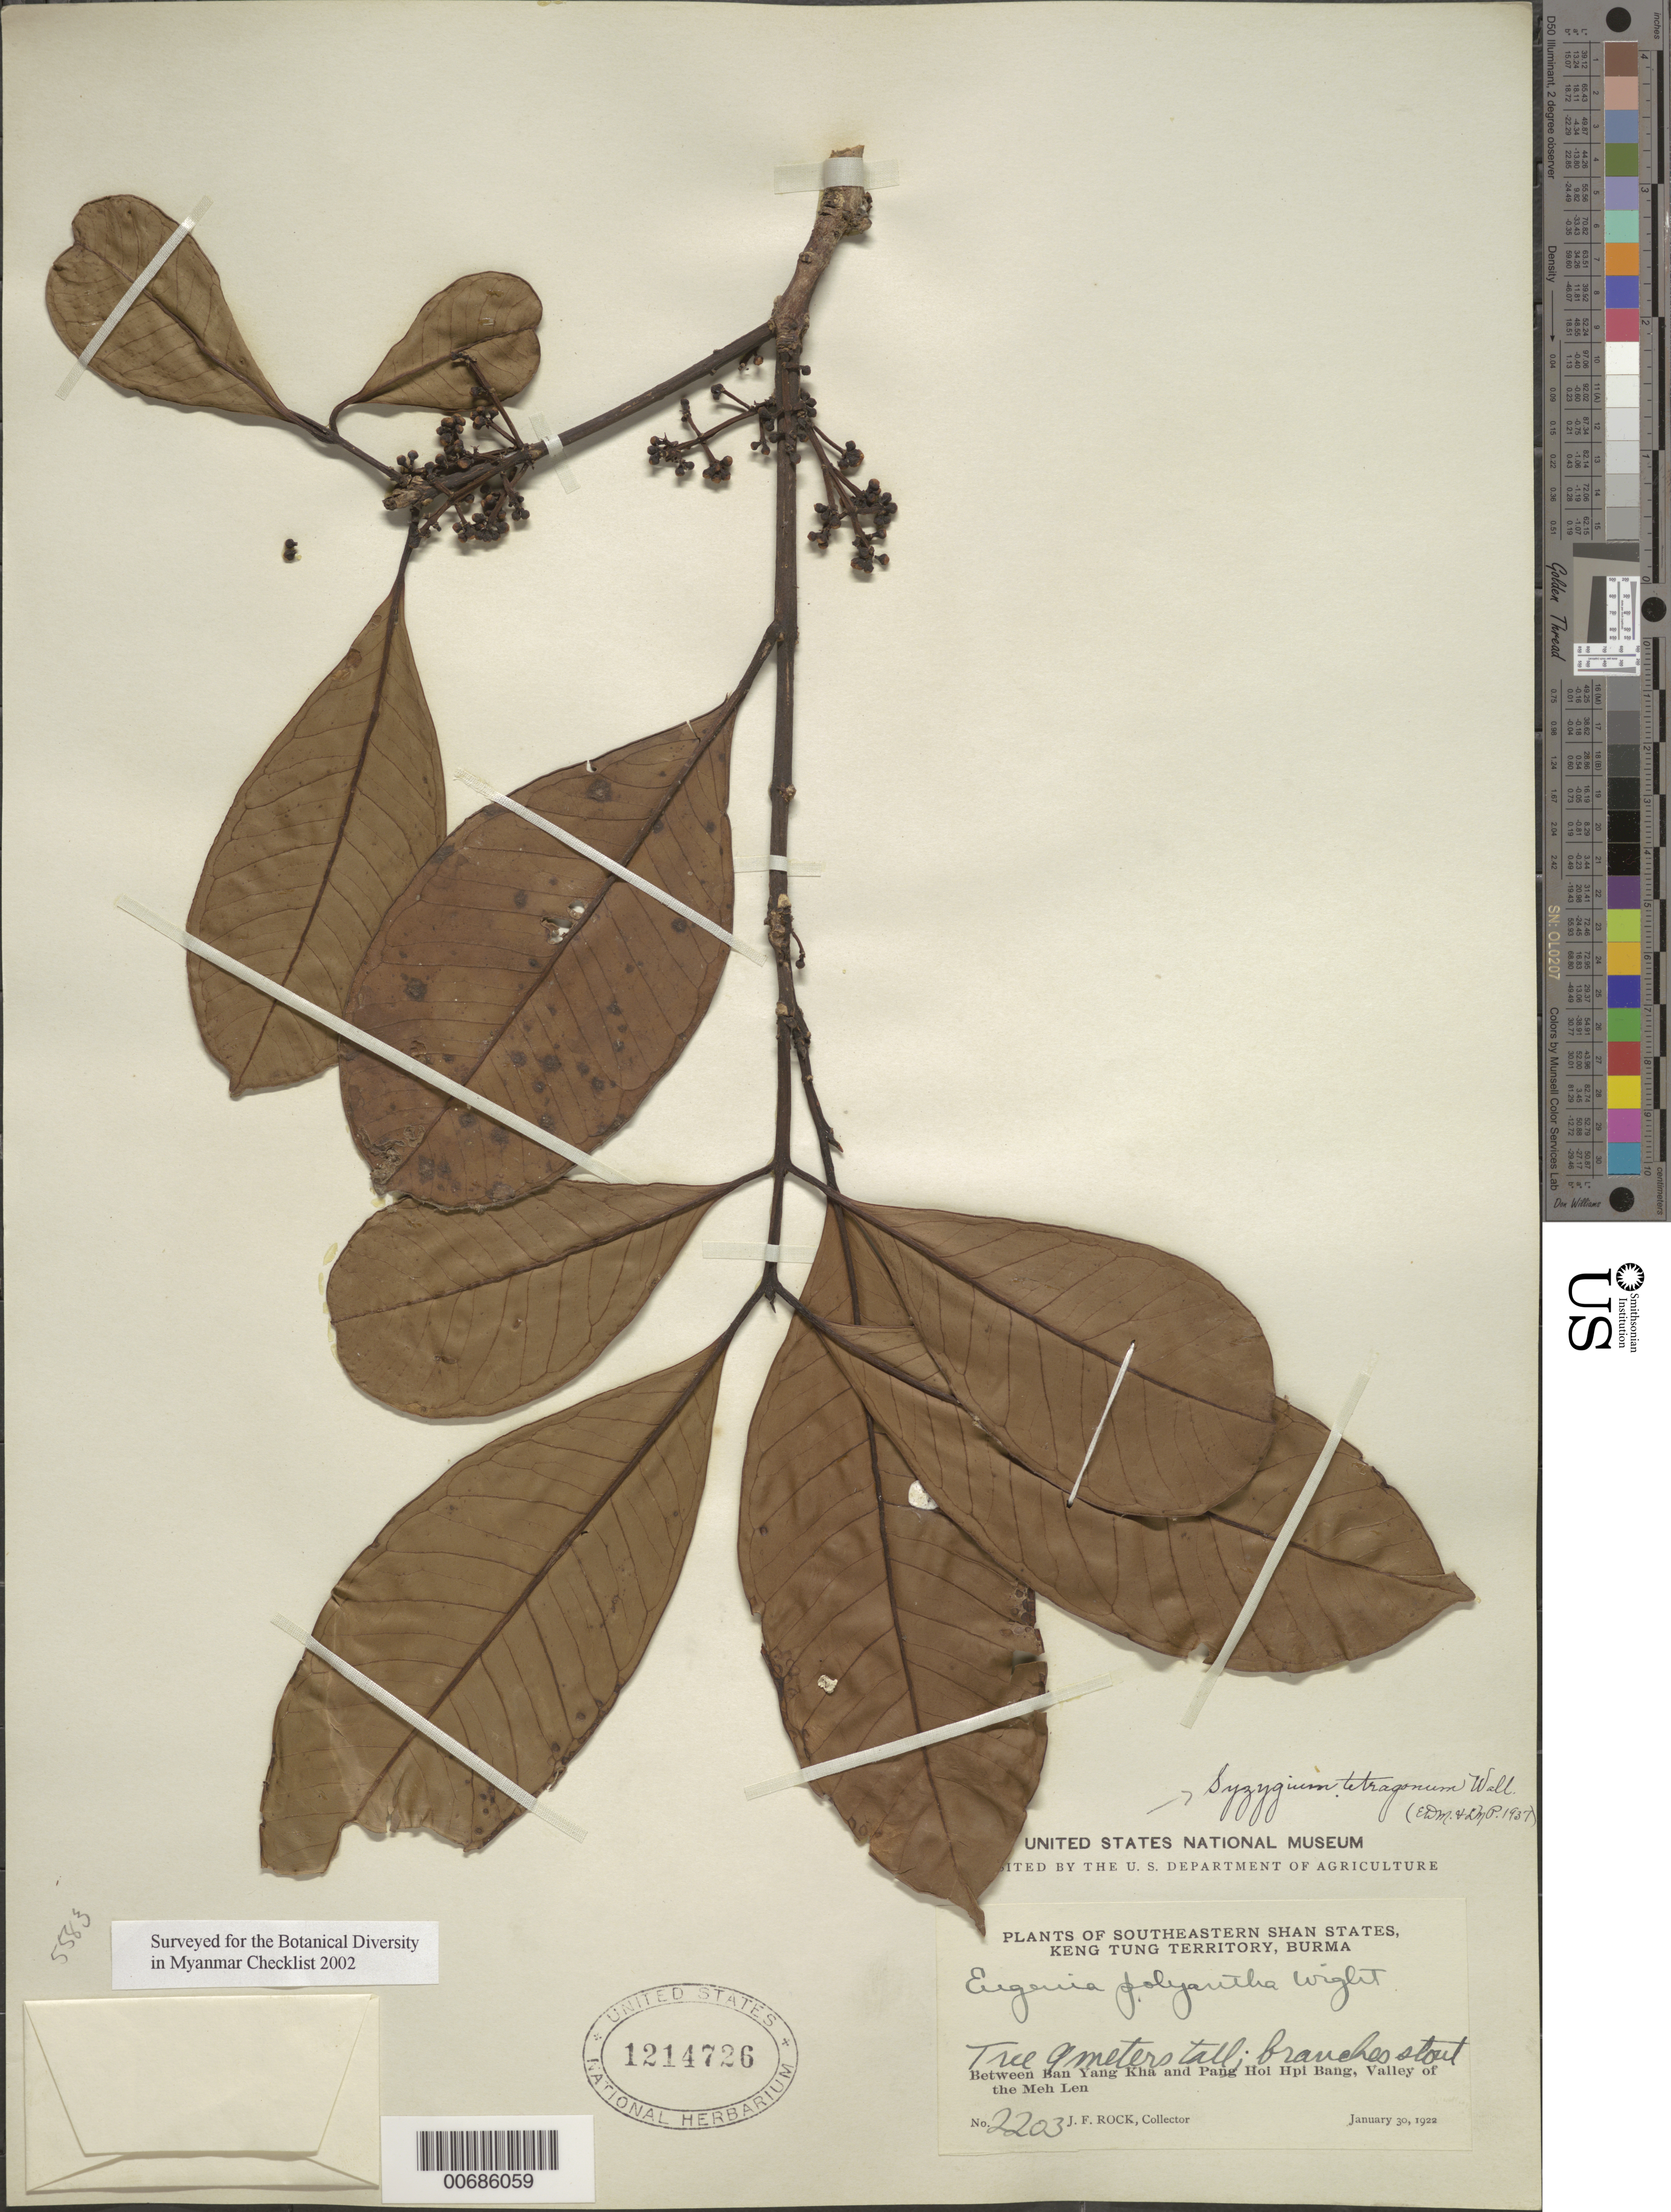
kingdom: Plantae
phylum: Tracheophyta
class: Magnoliopsida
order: Myrtales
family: Myrtaceae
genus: Syzygium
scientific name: Syzygium tetragonum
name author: (Wight) Wall. ex Walp.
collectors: J. F. Rock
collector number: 2203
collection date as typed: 30 Jan 1922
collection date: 1922-01-30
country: Myanmar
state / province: Shan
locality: Southeastern Shan States, Keng Tung Terr., betw. Ban Yang Kha & Pang Hoi Hpi Bank, Meh Len Valley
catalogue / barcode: US 1214726